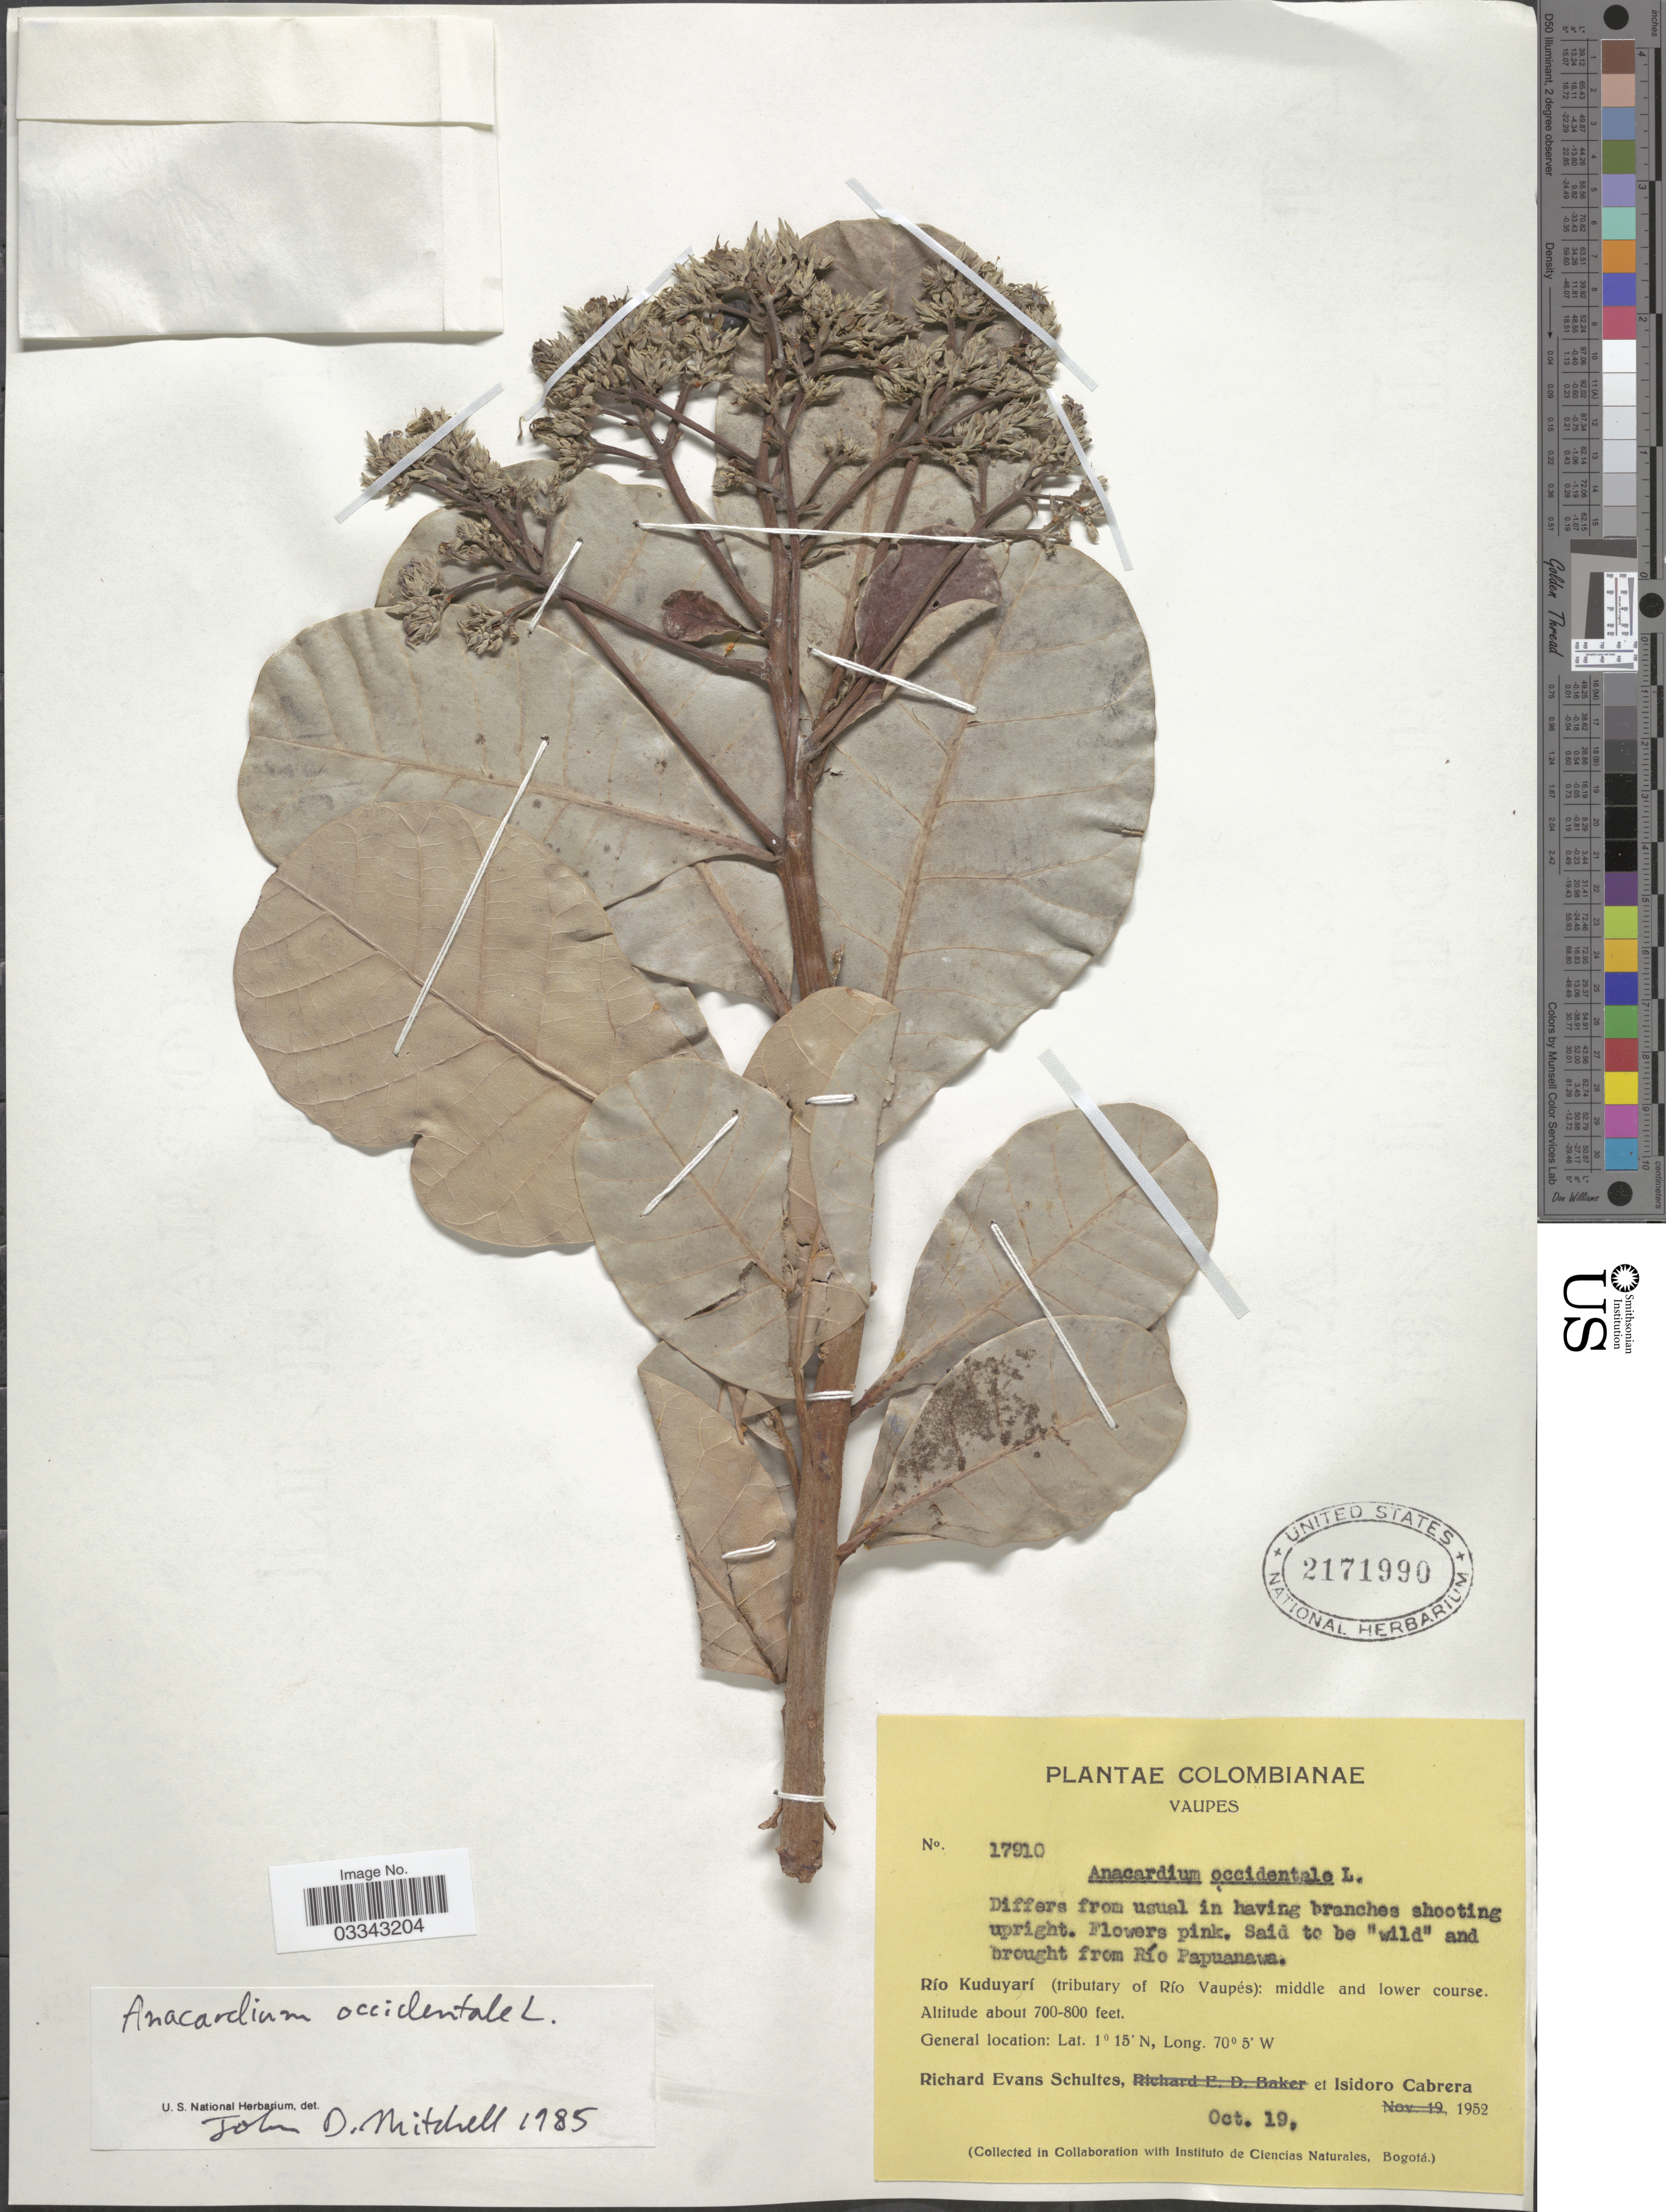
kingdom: Plantae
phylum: Tracheophyta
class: Magnoliopsida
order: Sapindales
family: Anacardiaceae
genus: Anacardium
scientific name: Anacardium occidentale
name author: L.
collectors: R. E. Schultes & I. Cabrera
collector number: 17910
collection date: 1952-10-19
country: Colombia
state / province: Vaupés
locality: Río Papuanawa. Río Kuduyarí (tributary of Río Vaupés): middle and lower course.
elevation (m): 700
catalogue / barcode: US 2171990